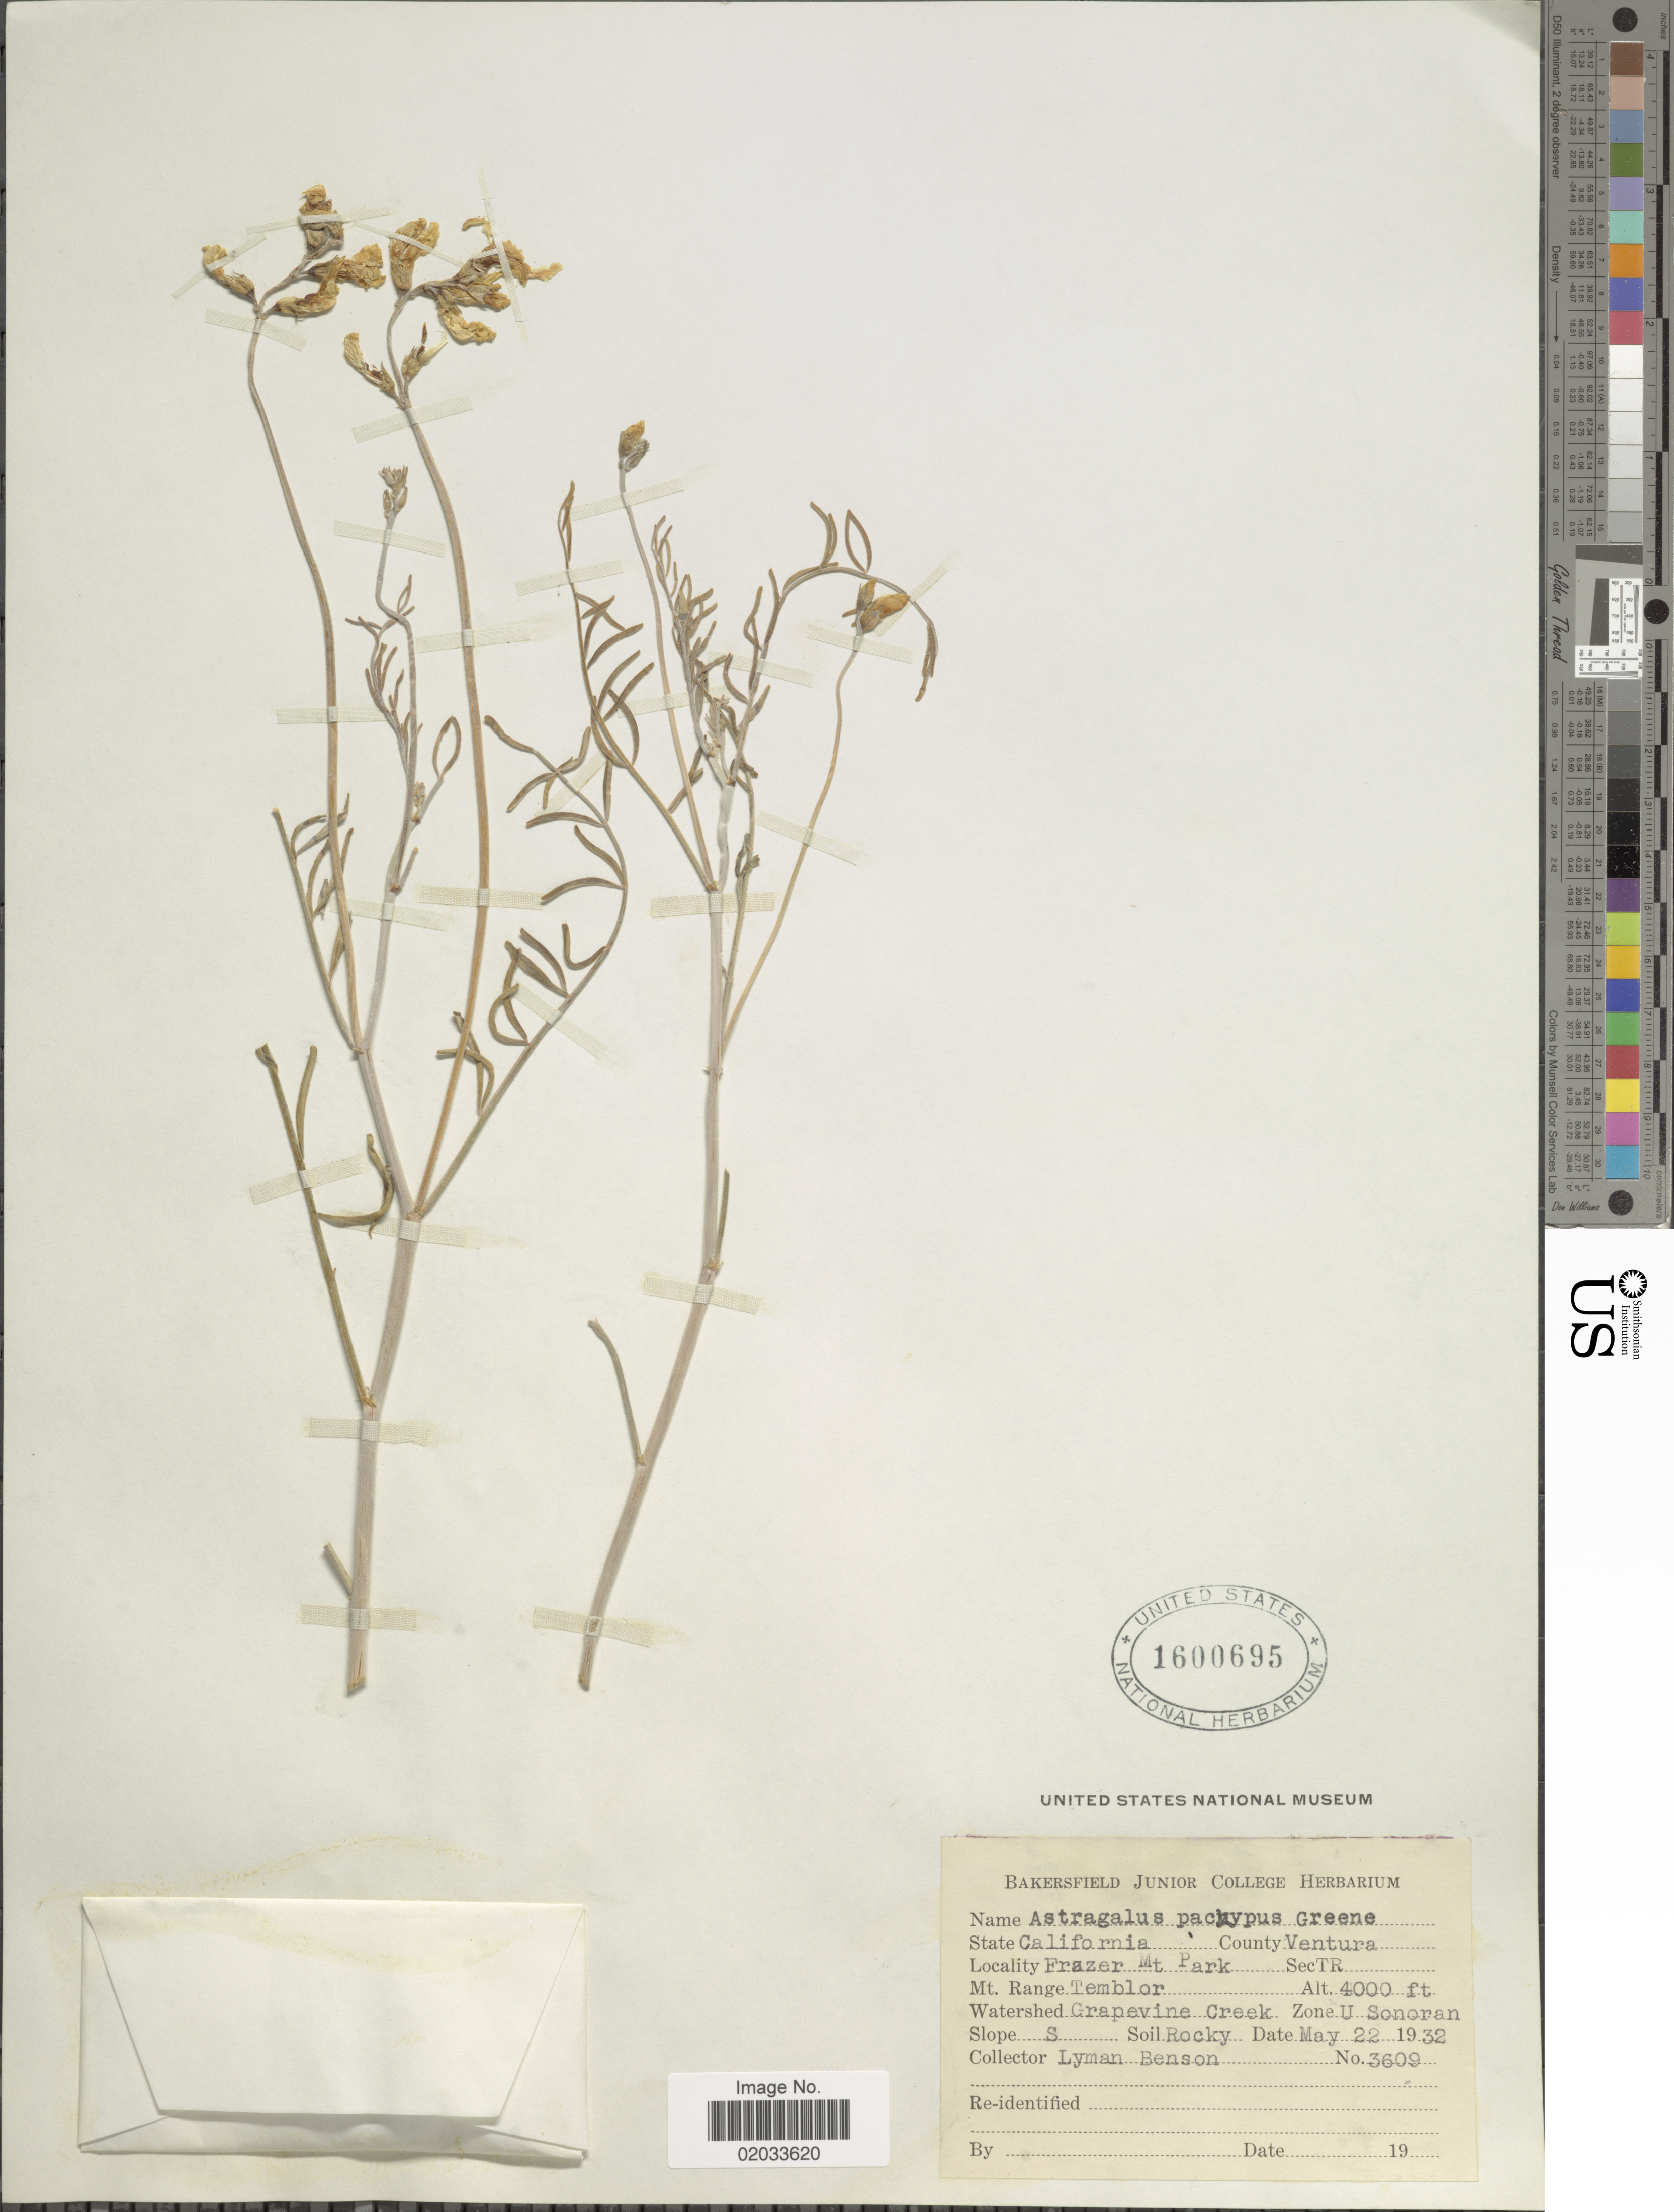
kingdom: Plantae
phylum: Tracheophyta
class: Magnoliopsida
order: Fabales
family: Fabaceae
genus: Astragalus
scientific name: Astragalus pachypus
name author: Greene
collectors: L. D. Benson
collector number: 3609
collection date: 1932-05-22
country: United States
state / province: California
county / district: Ventura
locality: County Ventura, Frazer Mt Park, Grapevine Creek, U Sonoran Zone, Mt. Range Temblor.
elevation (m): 1219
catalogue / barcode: US 1600695